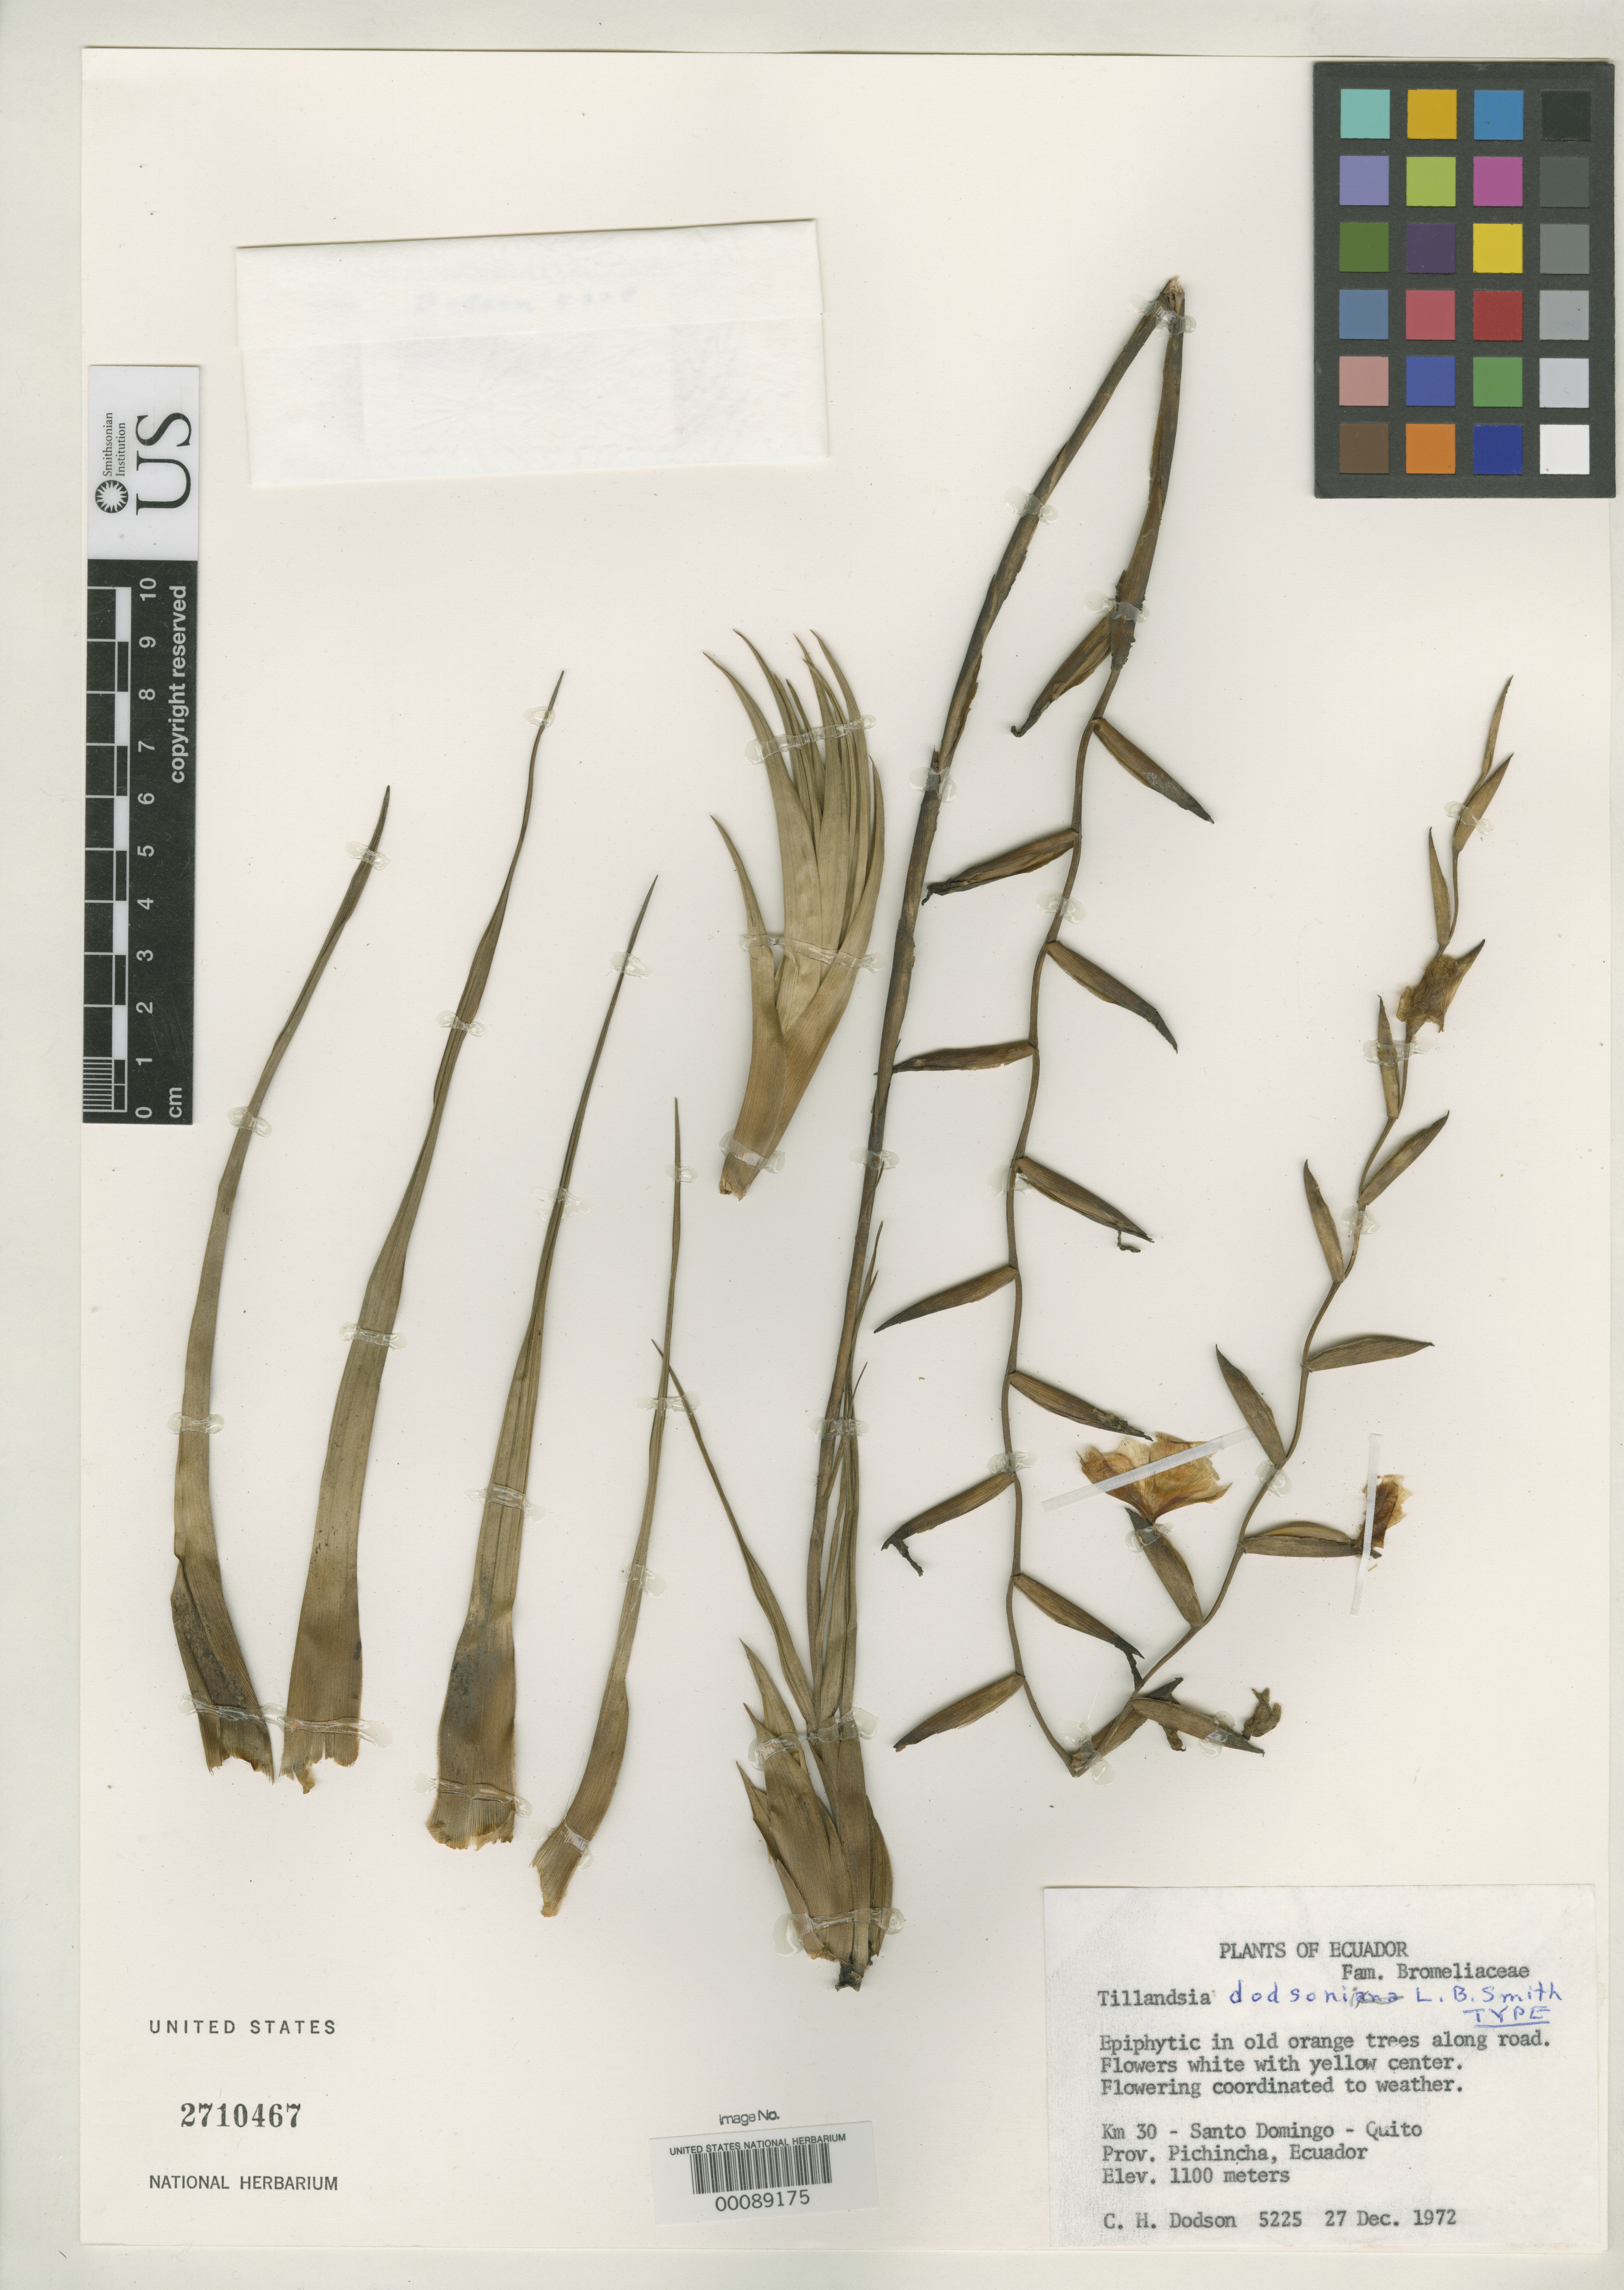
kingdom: Plantae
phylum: Tracheophyta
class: Liliopsida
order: Poales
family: Bromeliaceae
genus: Tillandsia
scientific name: Tillandsia dodsonii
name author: L.B. Sm.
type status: Holotype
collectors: C. H. Dodson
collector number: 5225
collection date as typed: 27 Dec 1972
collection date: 1972-12-27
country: Ecuador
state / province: Pichincha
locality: Santo Domingo to Quito, at km. 30.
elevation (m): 1100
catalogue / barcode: US 2710467